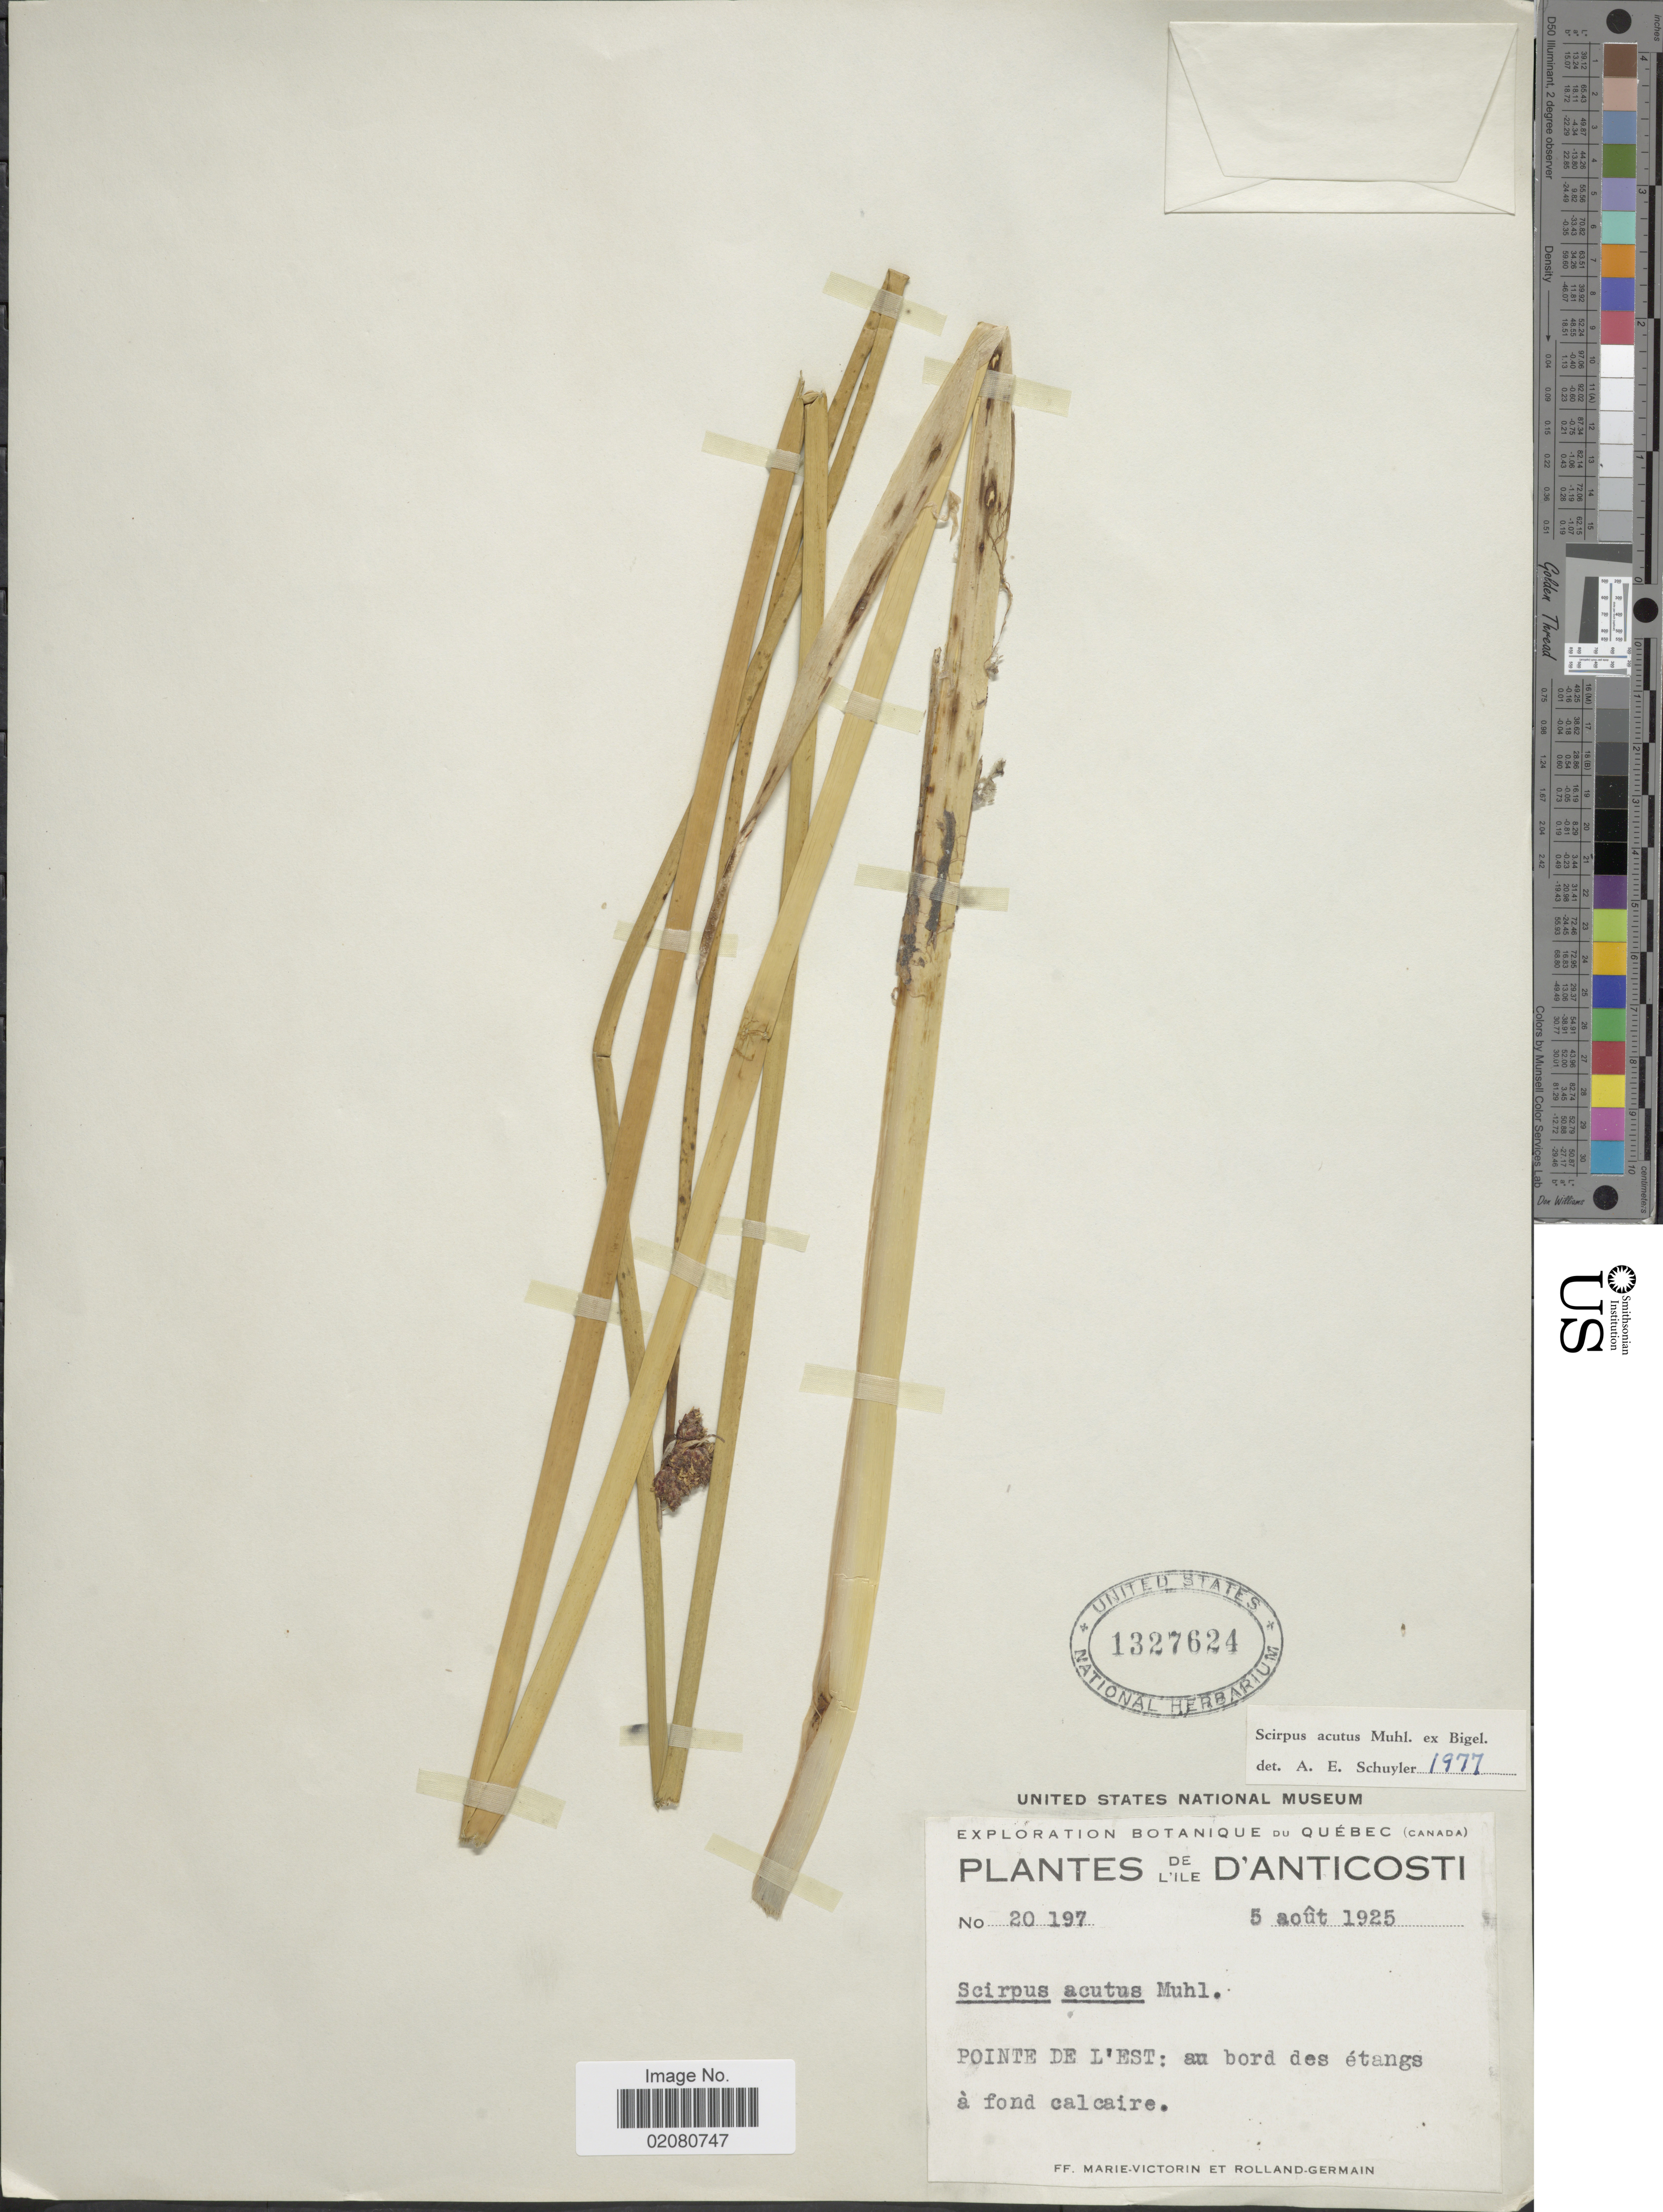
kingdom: Plantae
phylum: Tracheophyta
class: Liliopsida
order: Poales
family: Cyperaceae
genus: Schoenoplectus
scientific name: Schoenoplectus acutus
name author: (Muhl. ex Bigelow) Á. Löve & D. Löve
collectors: Fr. Marie-Victorin & Rolland-Germain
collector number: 20197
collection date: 1925-08-05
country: Canada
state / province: Quebec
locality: Quebec, Island of Anticosti. Pointe de l'Est: au bord des etangs a fond calcaire.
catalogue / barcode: US 1327624